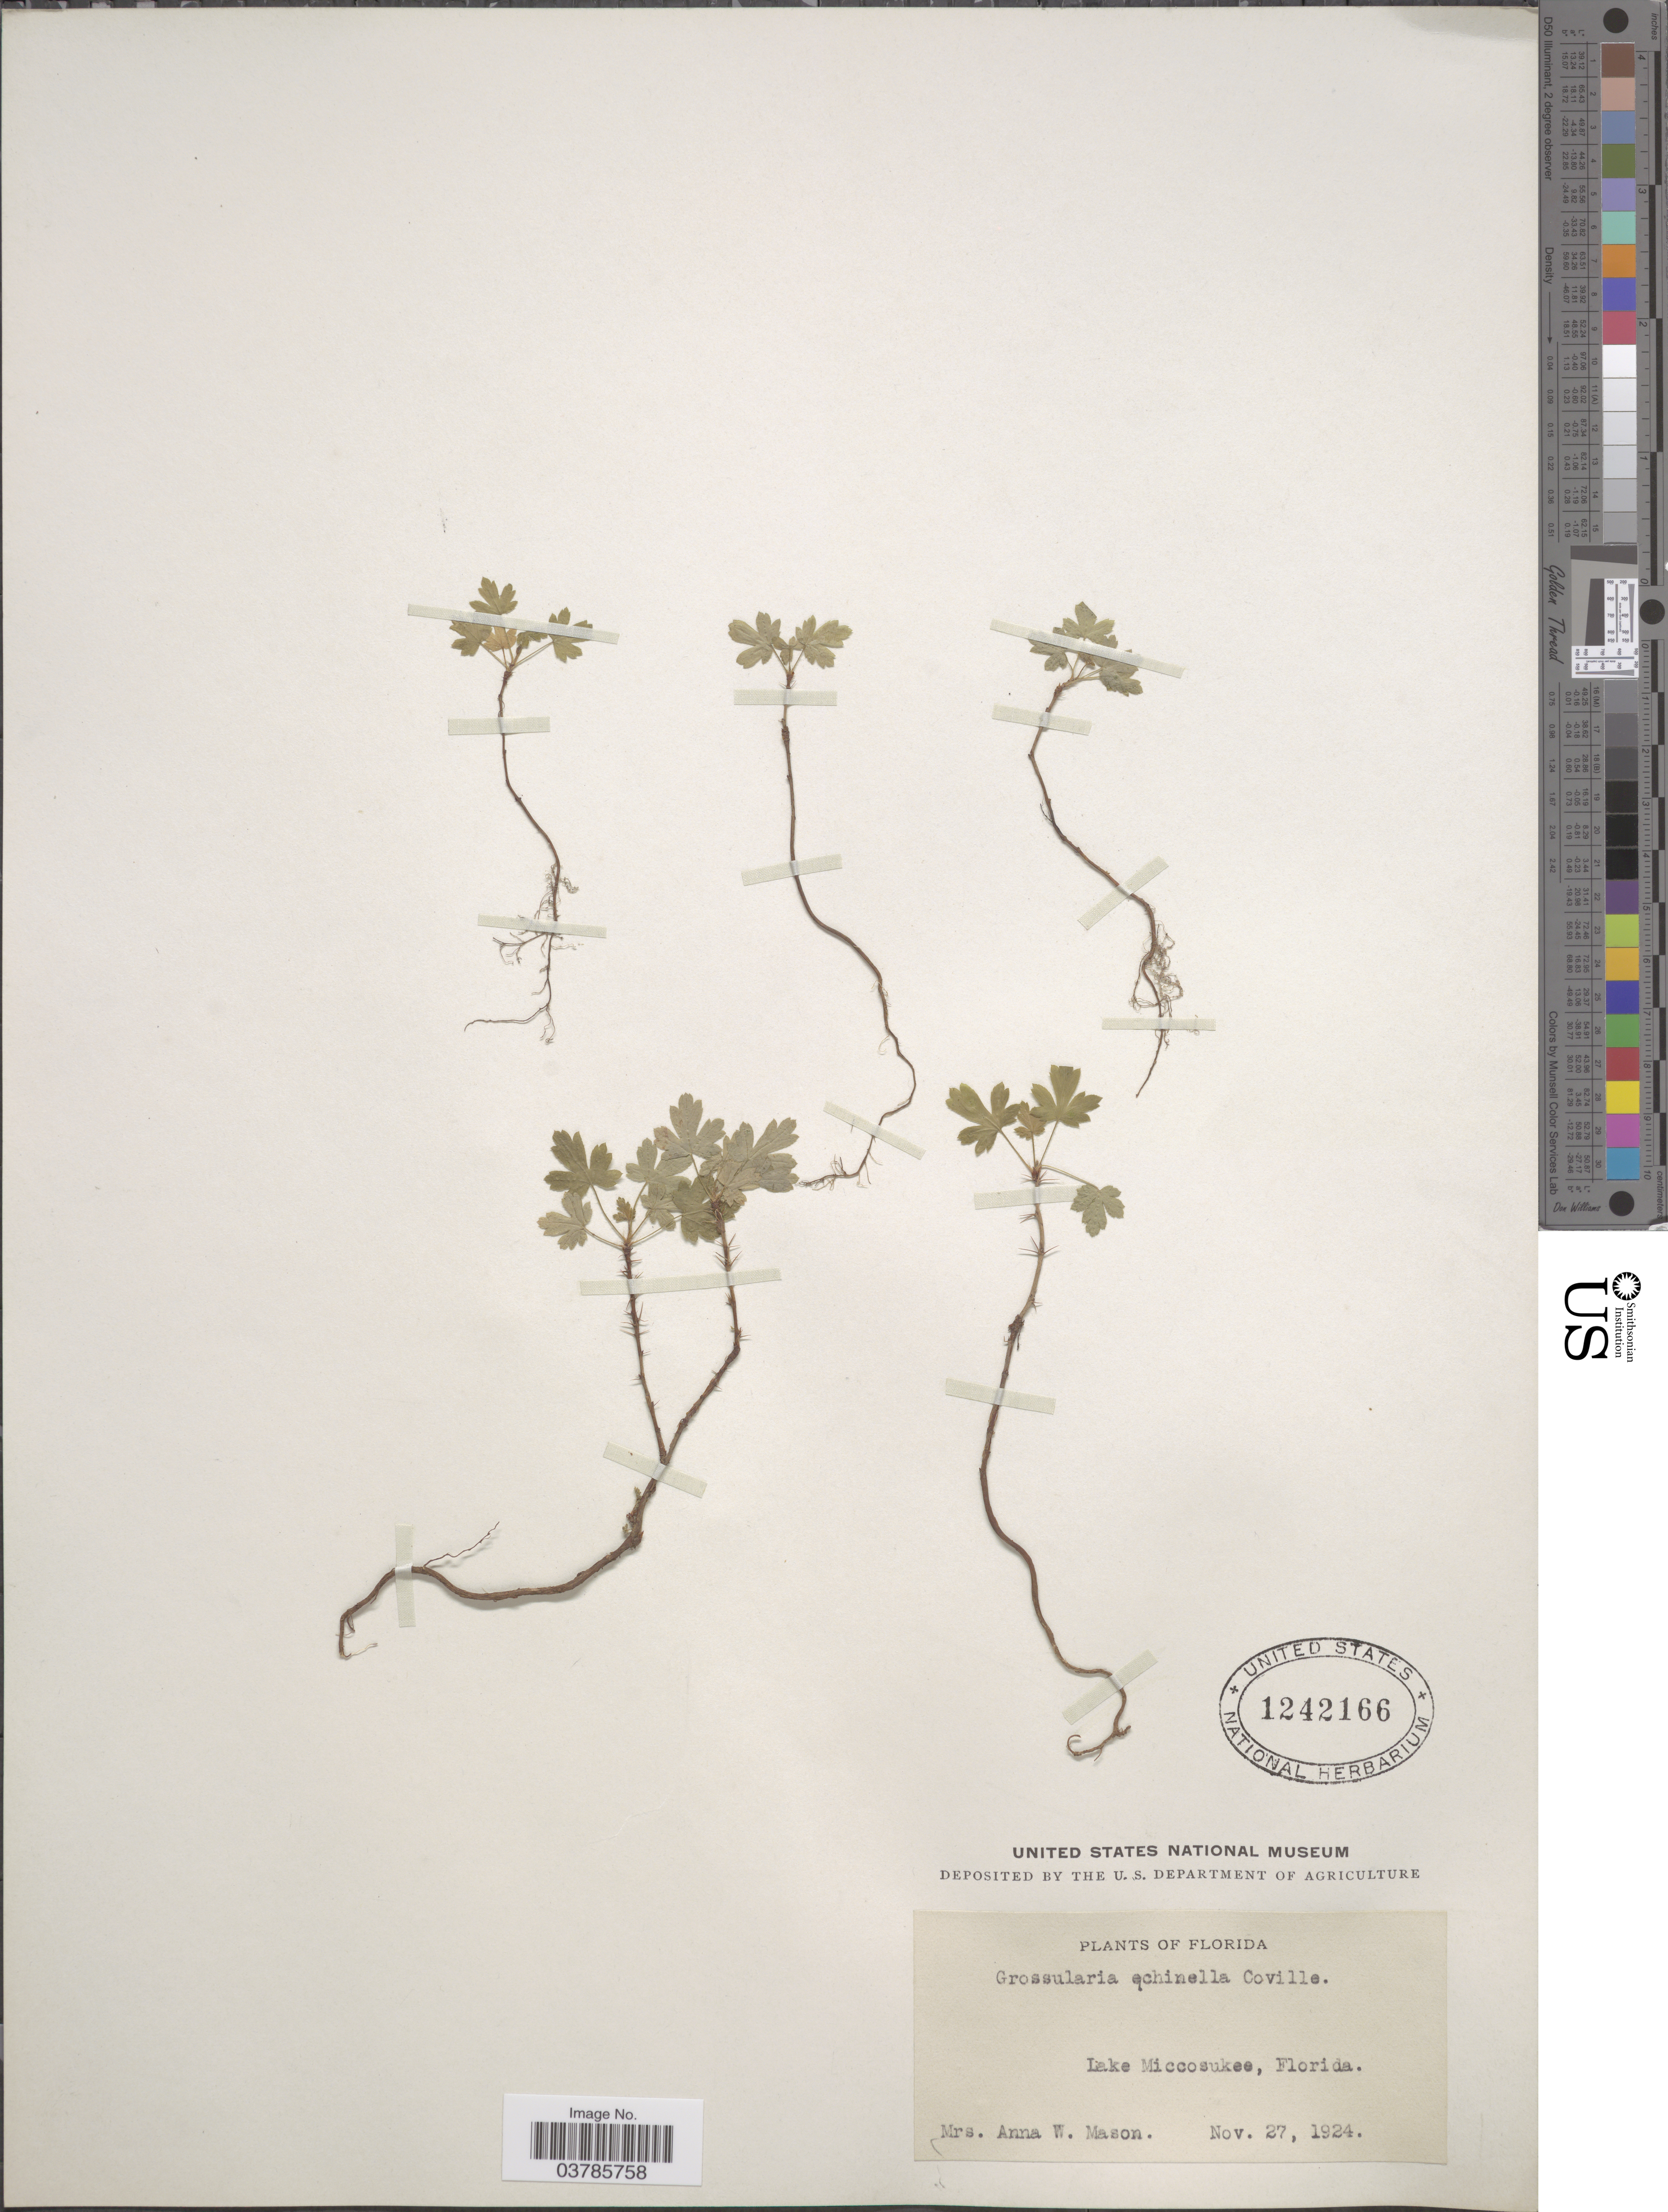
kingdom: Plantae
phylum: Tracheophyta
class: Magnoliopsida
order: Saxifragales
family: Grossulariaceae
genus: Ribes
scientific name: Ribes echinellum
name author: (Coville) Rehder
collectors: A. Mason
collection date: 1924-11-27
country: United States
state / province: Florida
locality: Lake Miccosukee.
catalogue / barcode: US 1242166